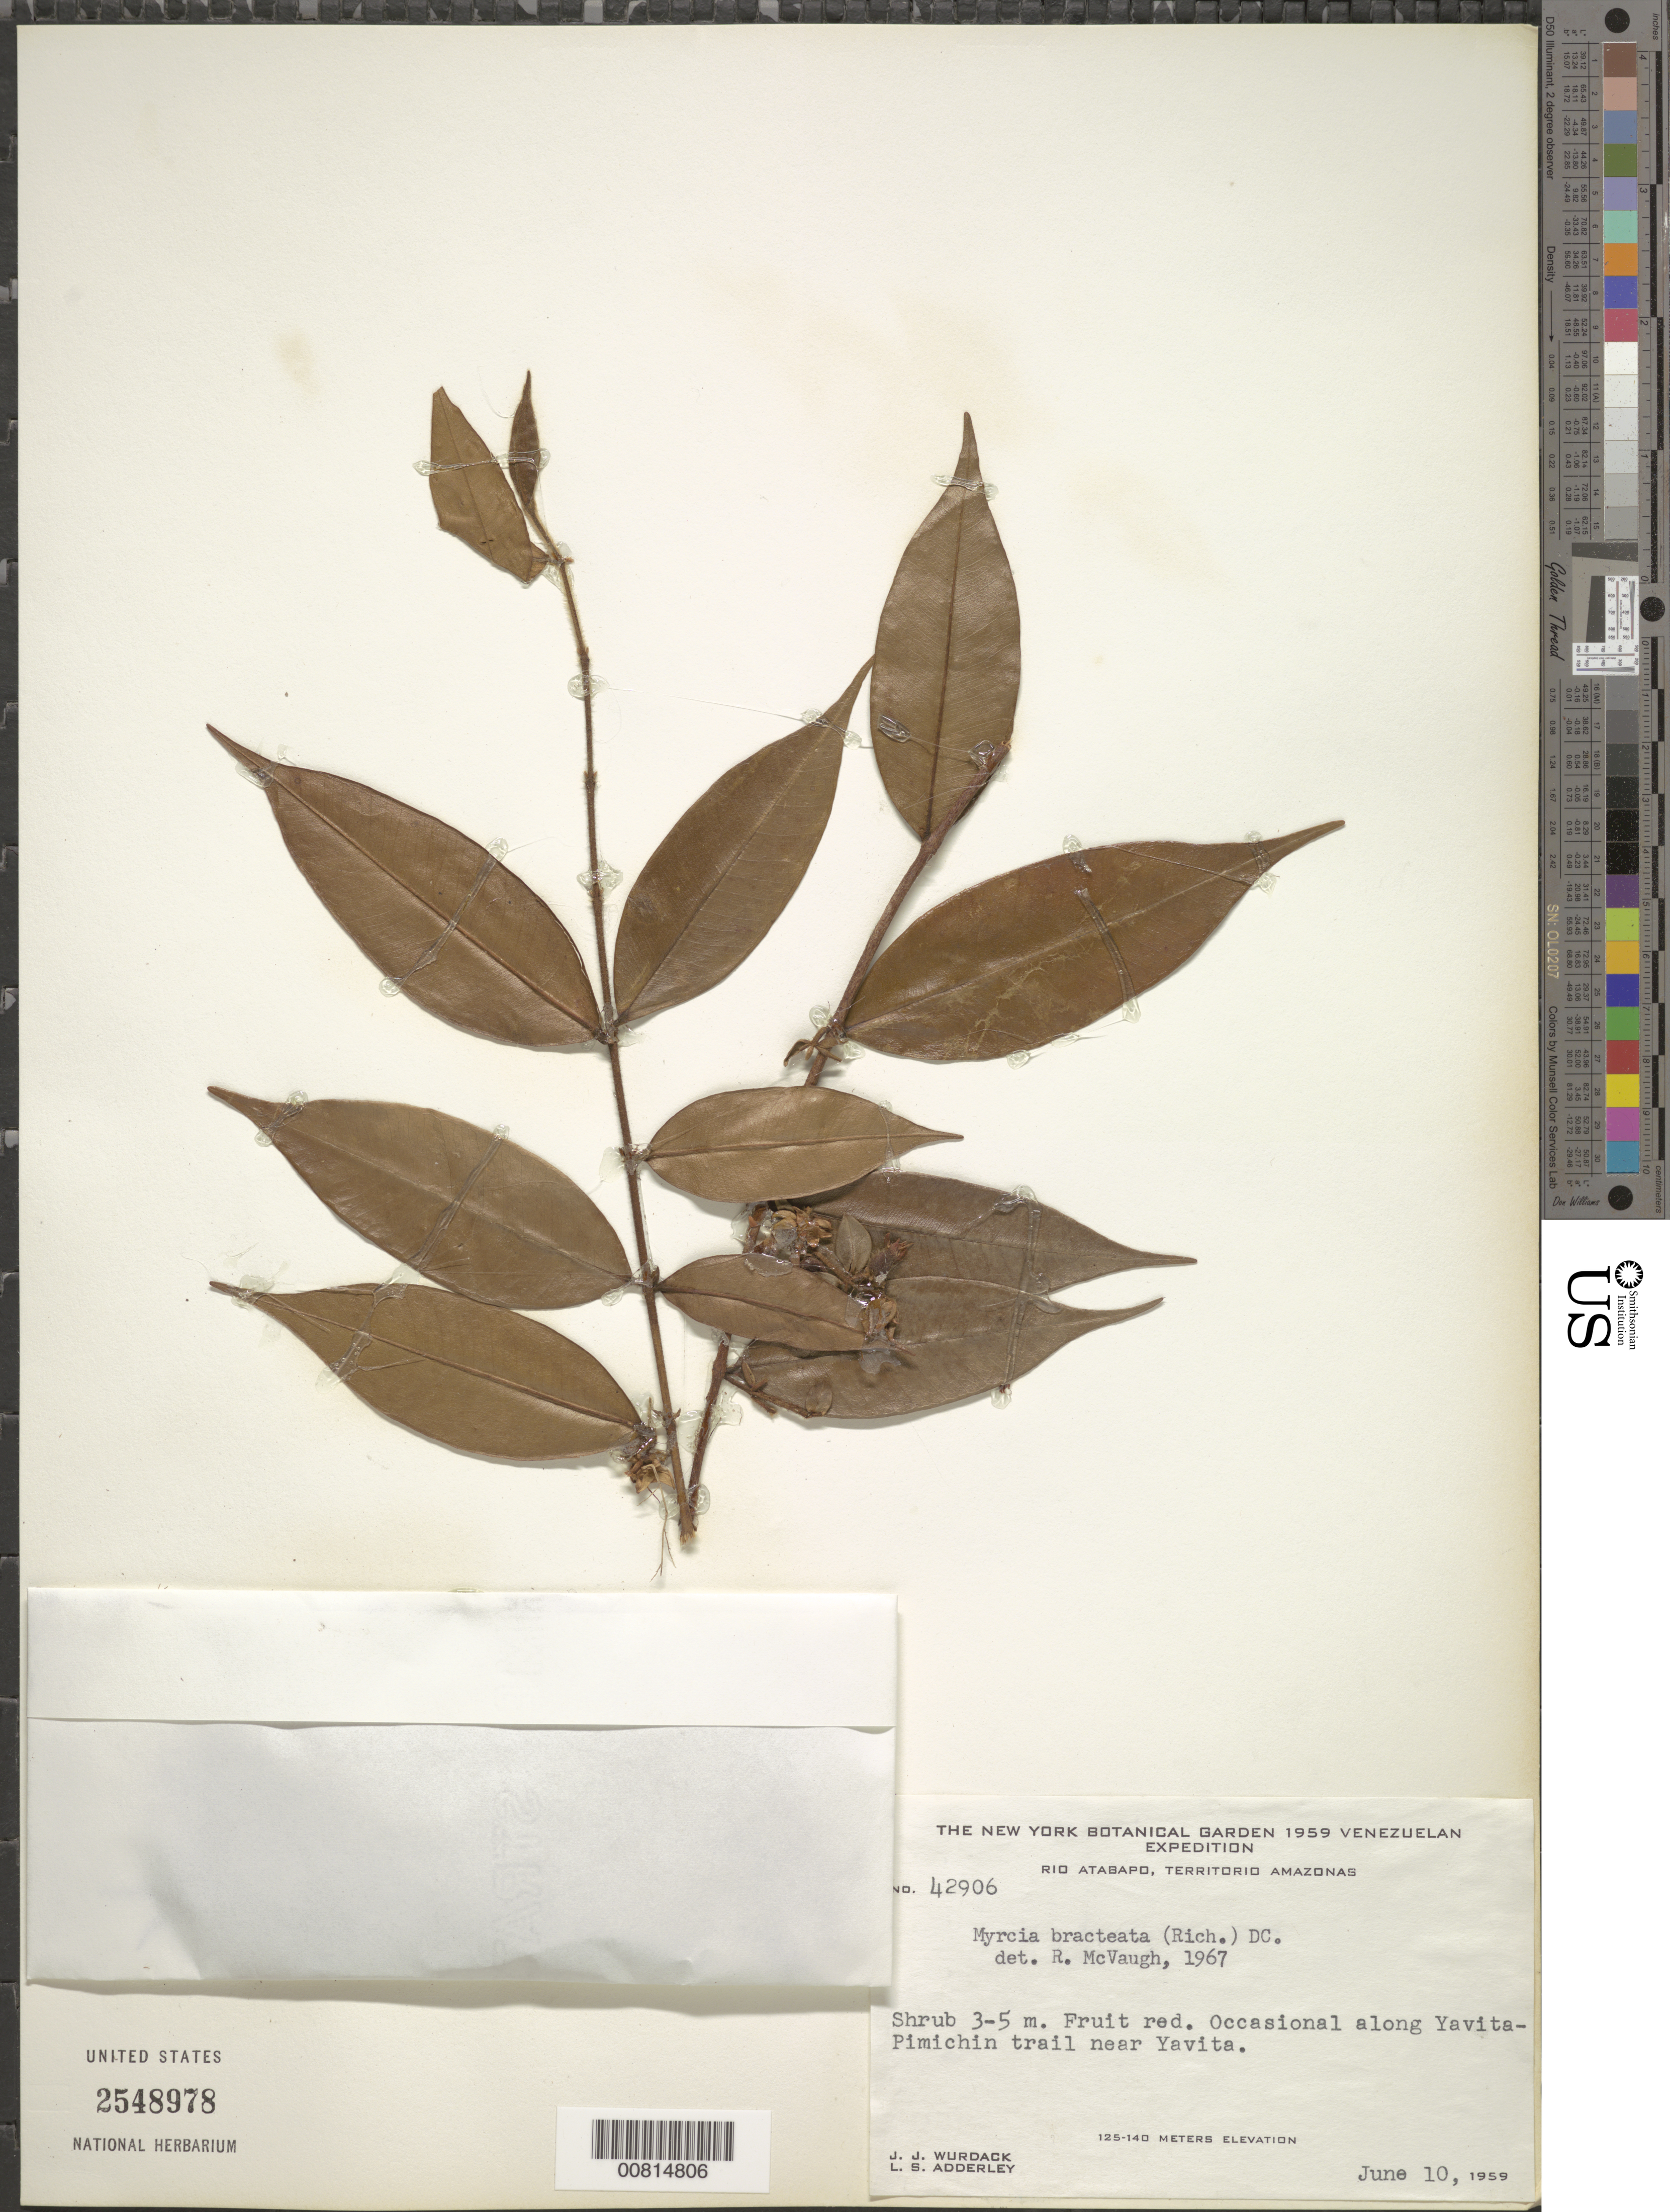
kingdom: Plantae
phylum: Tracheophyta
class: Magnoliopsida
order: Myrtales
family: Myrtaceae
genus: Myrcia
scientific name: Myrcia bracteata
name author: (Rich.) DC.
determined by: McVaugh, R.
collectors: J. J. Wurdack & L. S. Adderley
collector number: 42906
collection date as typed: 10-Jun-59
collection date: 1959-06-10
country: Venezuela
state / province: Amazonas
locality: Río Atabapo, Yavita-Pimichin trail near Yavita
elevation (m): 125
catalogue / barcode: US 2548978